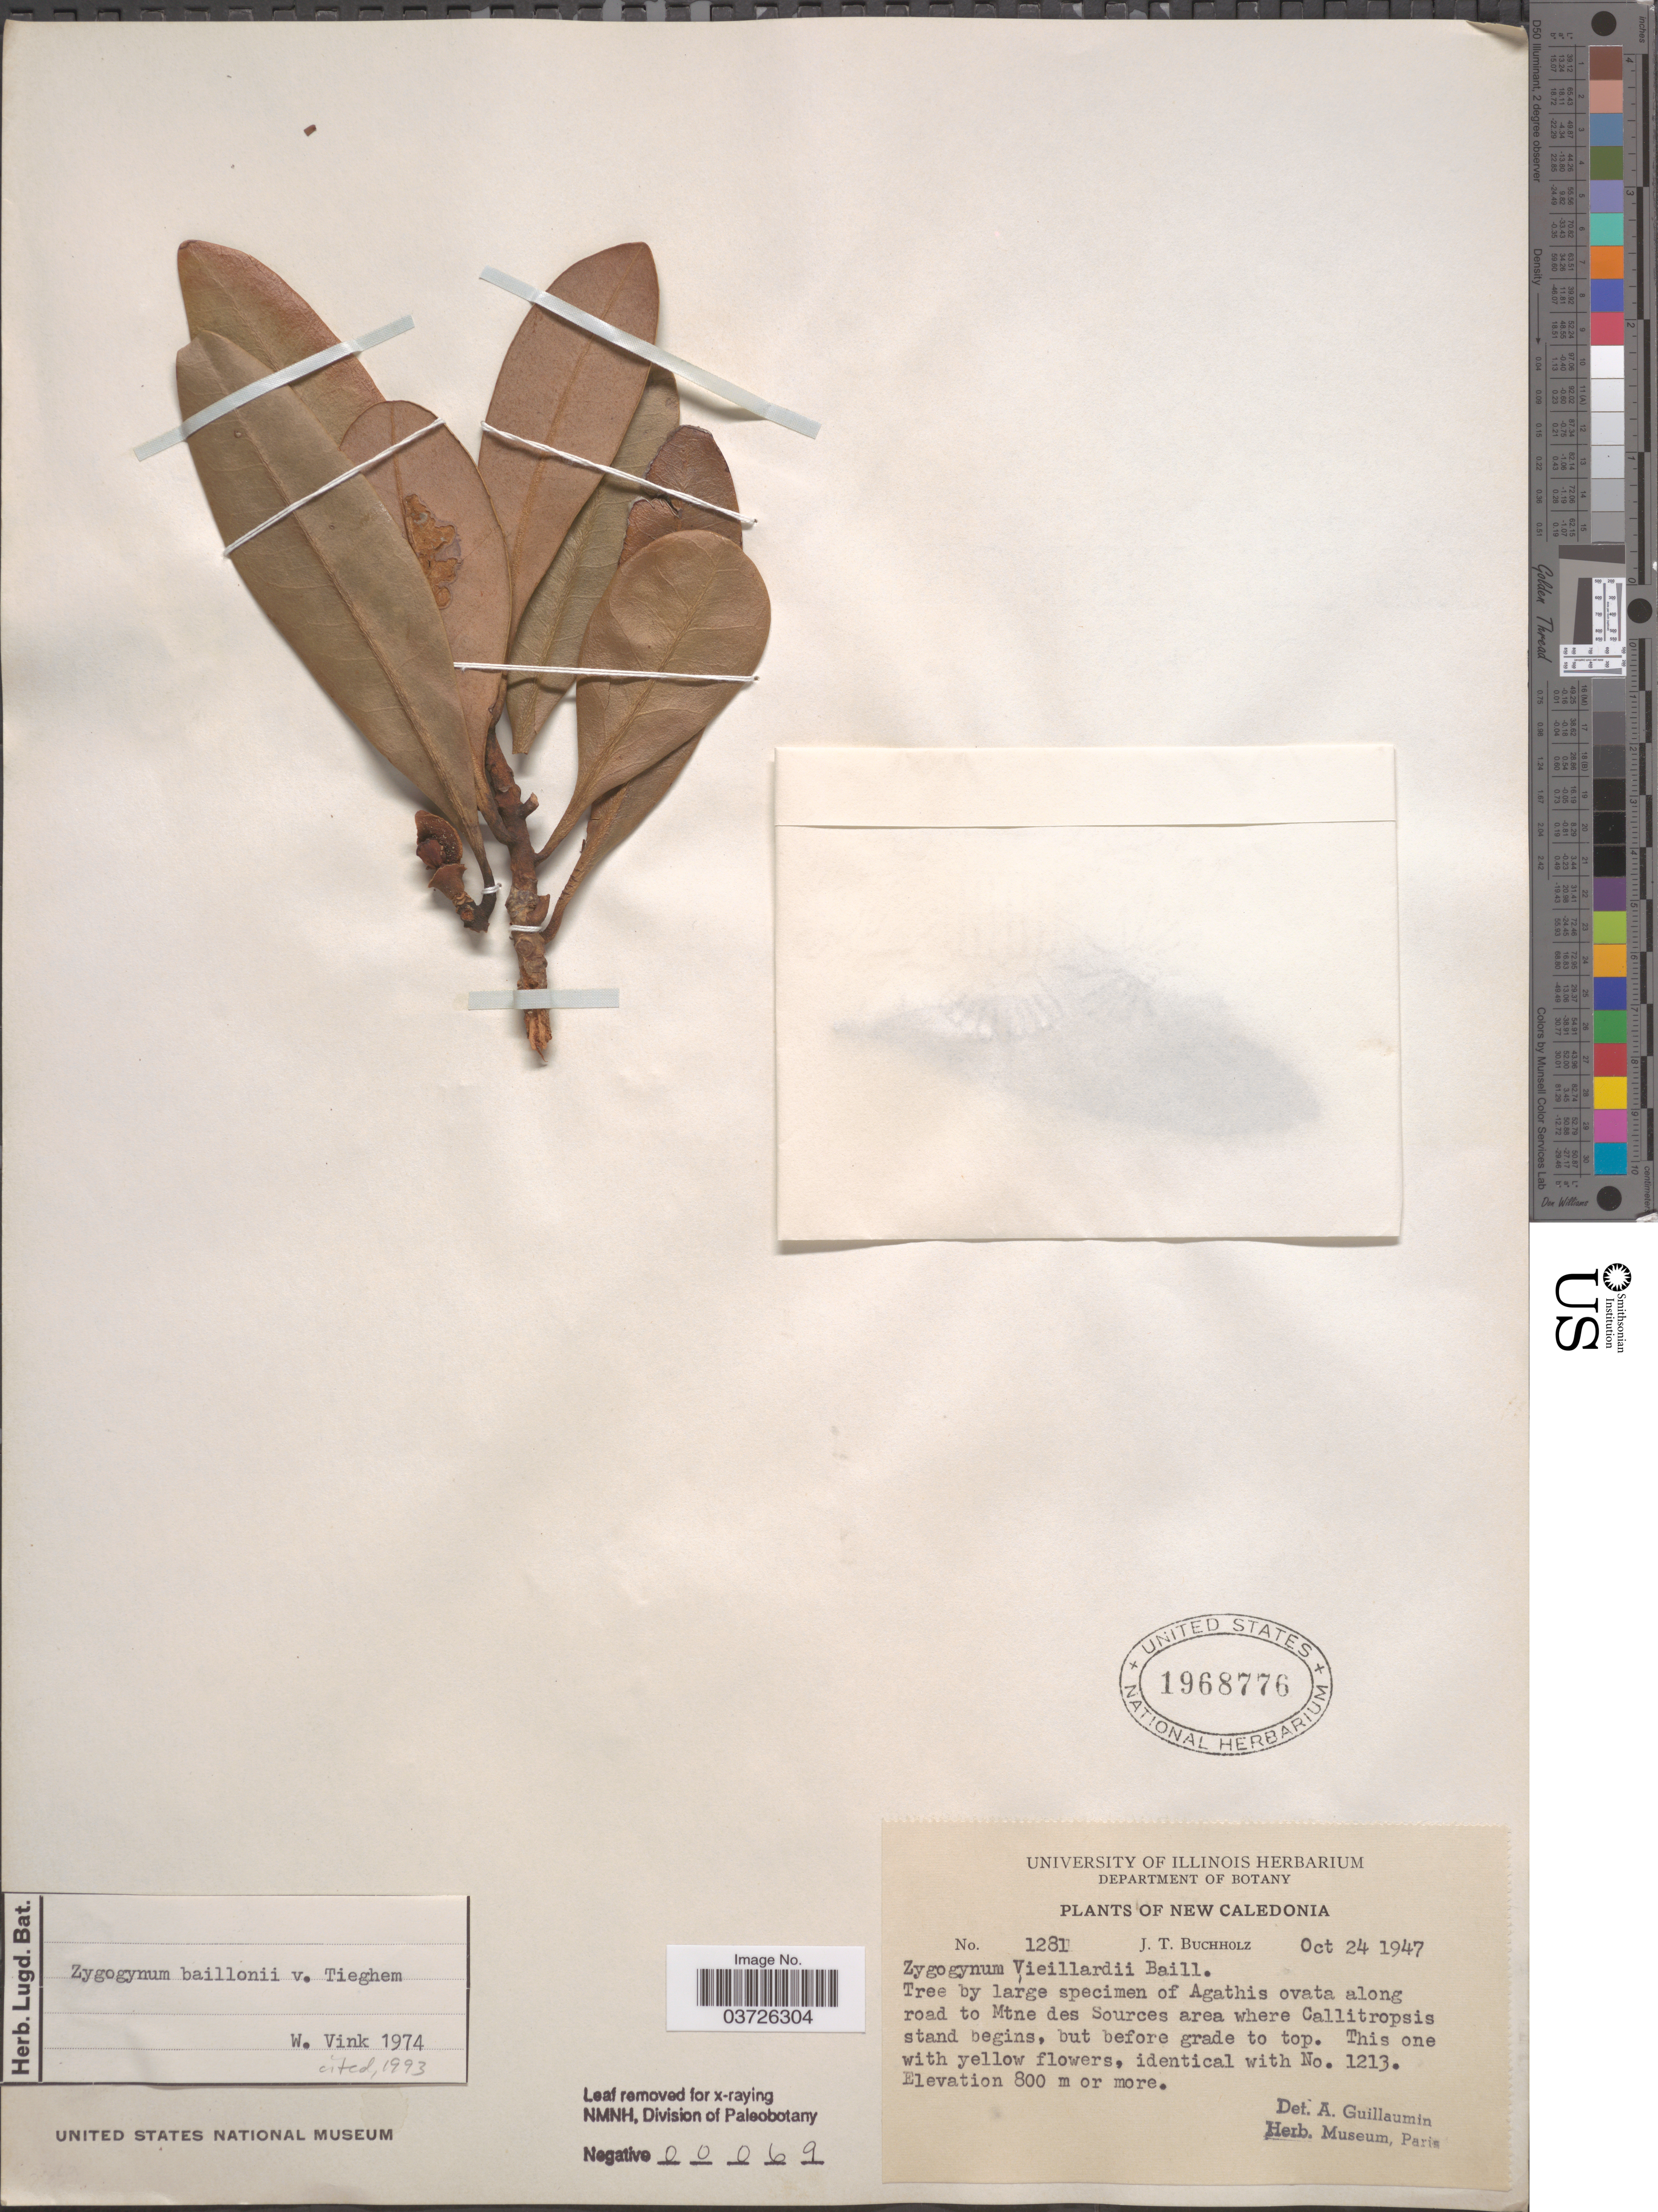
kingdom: Plantae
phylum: Tracheophyta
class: Magnoliopsida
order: Canellales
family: Winteraceae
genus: Zygogynum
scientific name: Zygogynum baillonii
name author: Tiegh.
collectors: J. T. Buchholz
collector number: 1281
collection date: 1947-10-24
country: New Caledonia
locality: Along road to Mtne des Sources area where Callitropsis stand begins, but before grade to top.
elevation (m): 800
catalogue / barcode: US 1968776